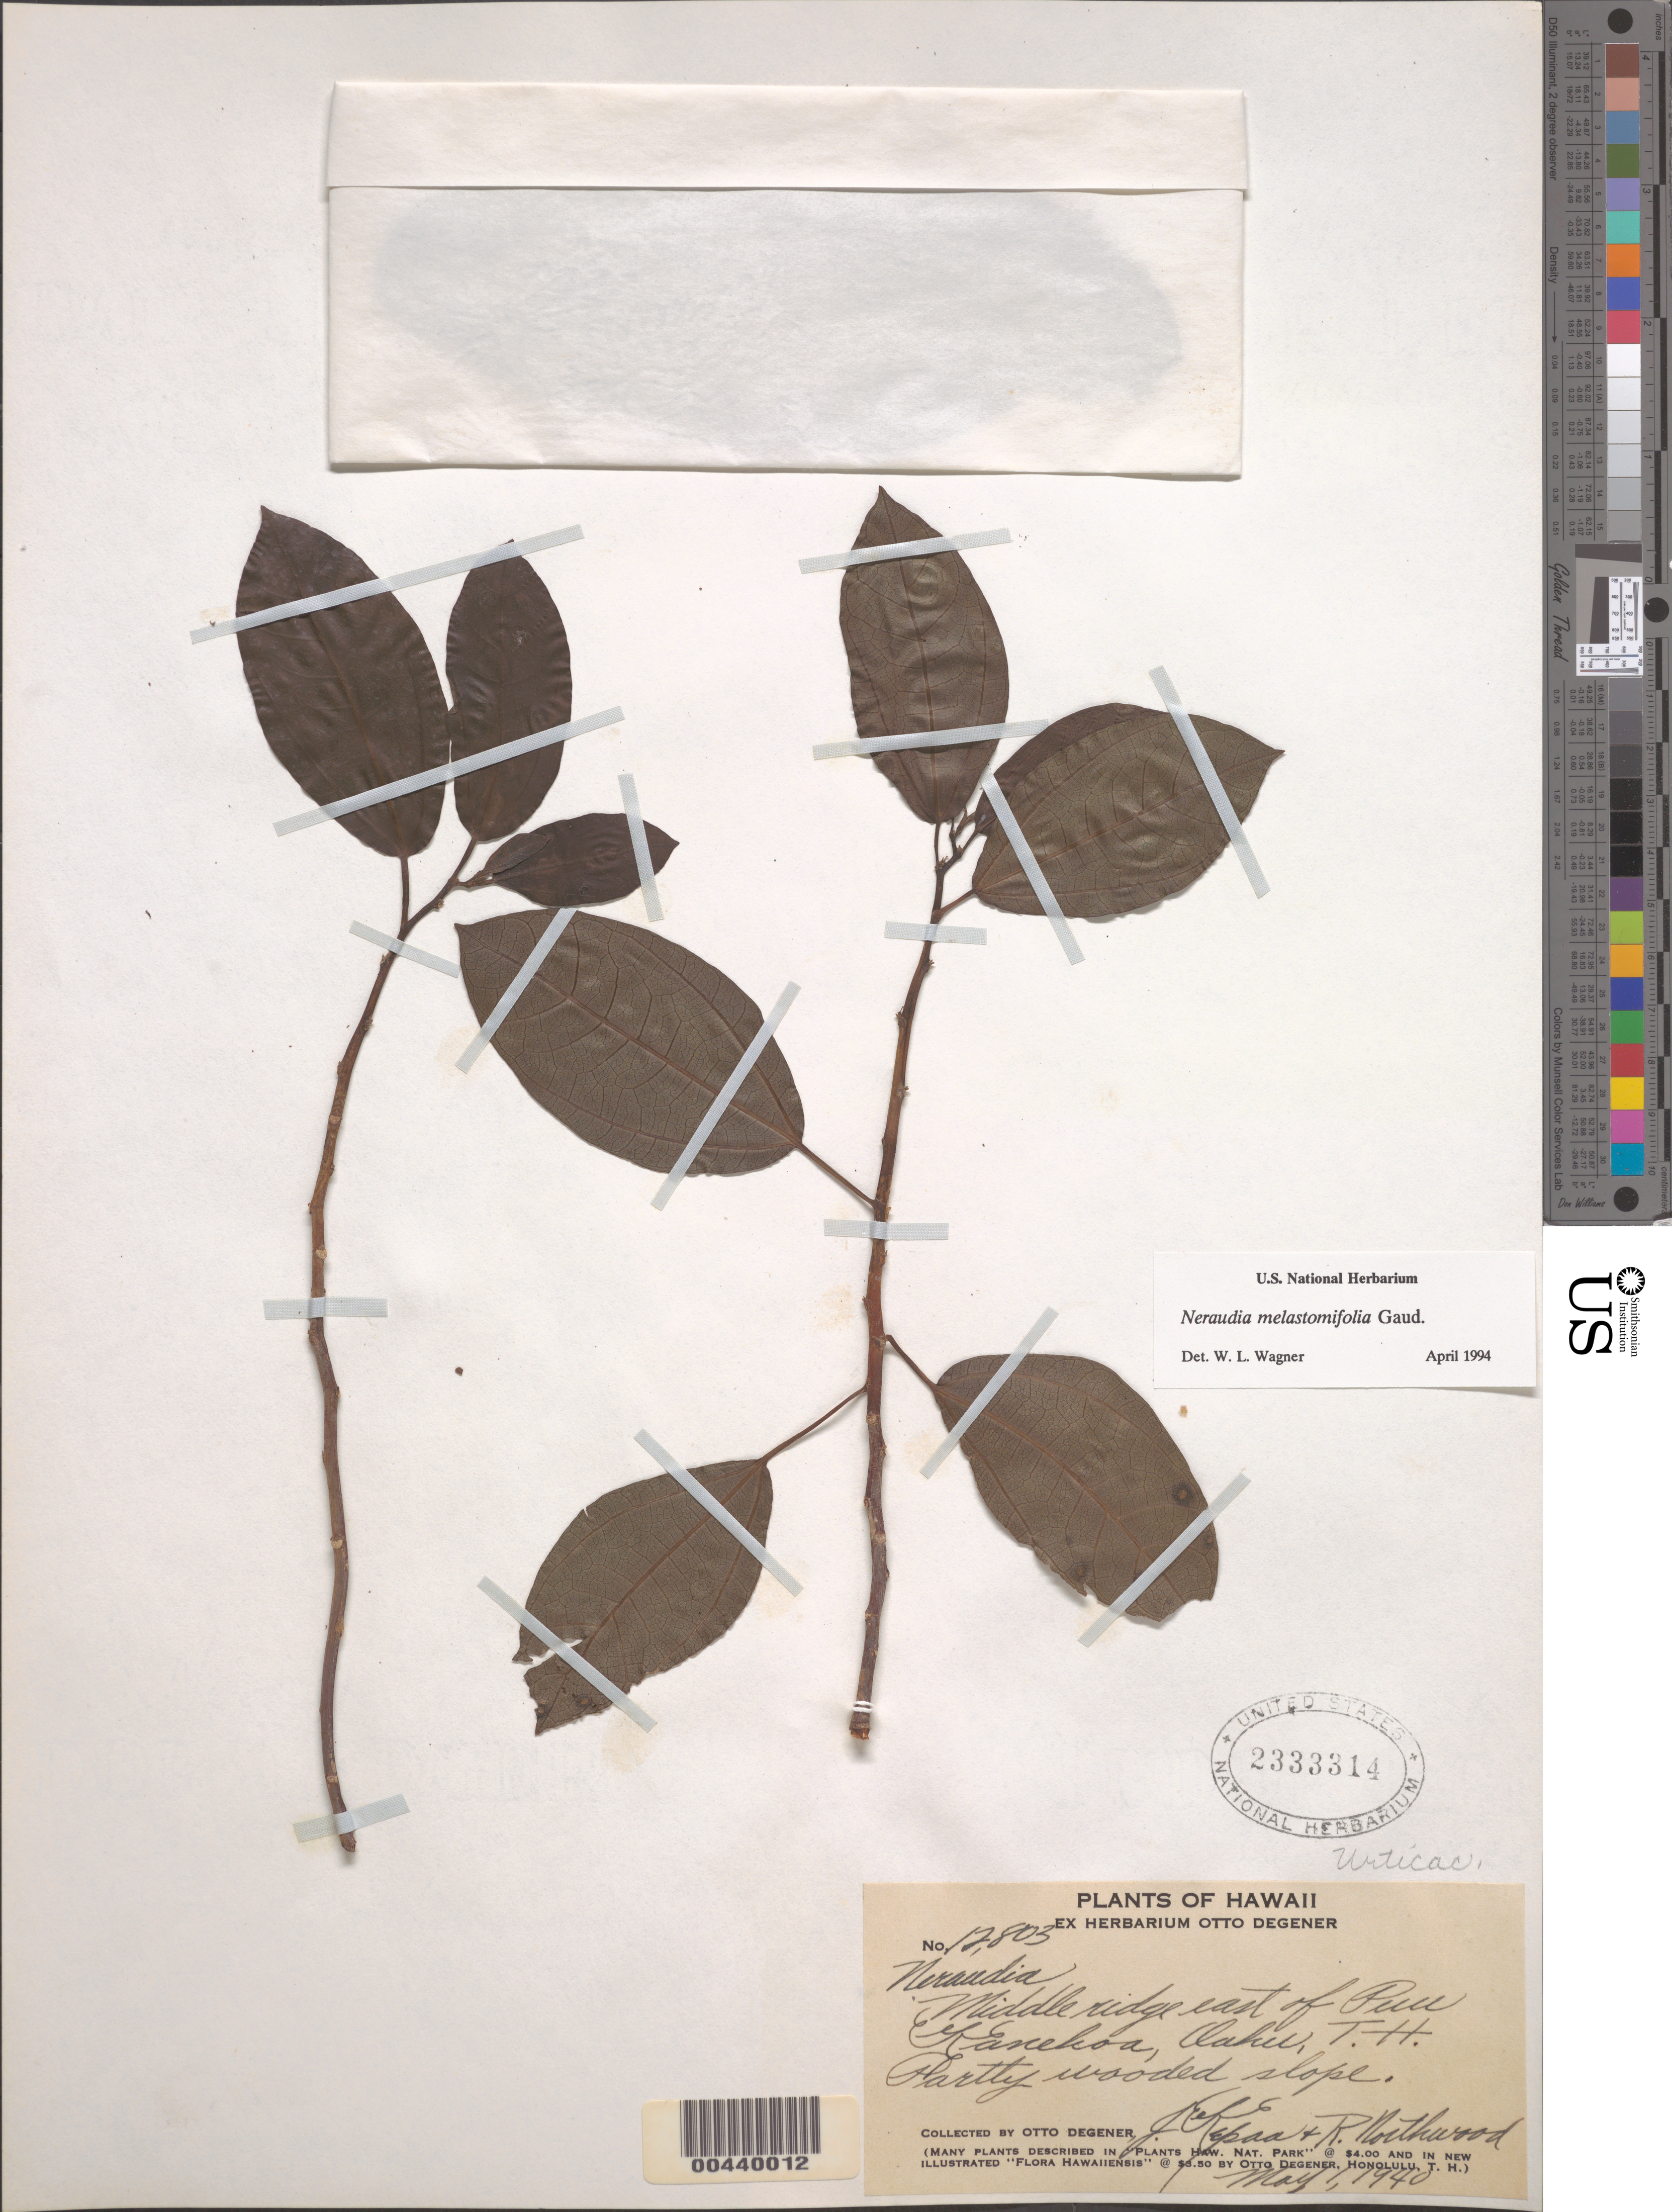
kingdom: Plantae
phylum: Tracheophyta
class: Magnoliopsida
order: Rosales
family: Urticaceae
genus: Neraudia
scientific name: Neraudia melastomifolia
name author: Gaudich.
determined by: Wagner, W. L., (BOT), Smithsonian Institution - National Museum of Natural History (UNITED STATES)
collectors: O. Degener, J. Kepaa & R. Northwood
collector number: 12803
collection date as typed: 1 May 1940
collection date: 1940-05-01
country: United States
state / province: Hawaii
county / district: Honolulu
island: Oahu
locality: Middle ridge E of Puu Kanehoa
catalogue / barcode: US 2333314